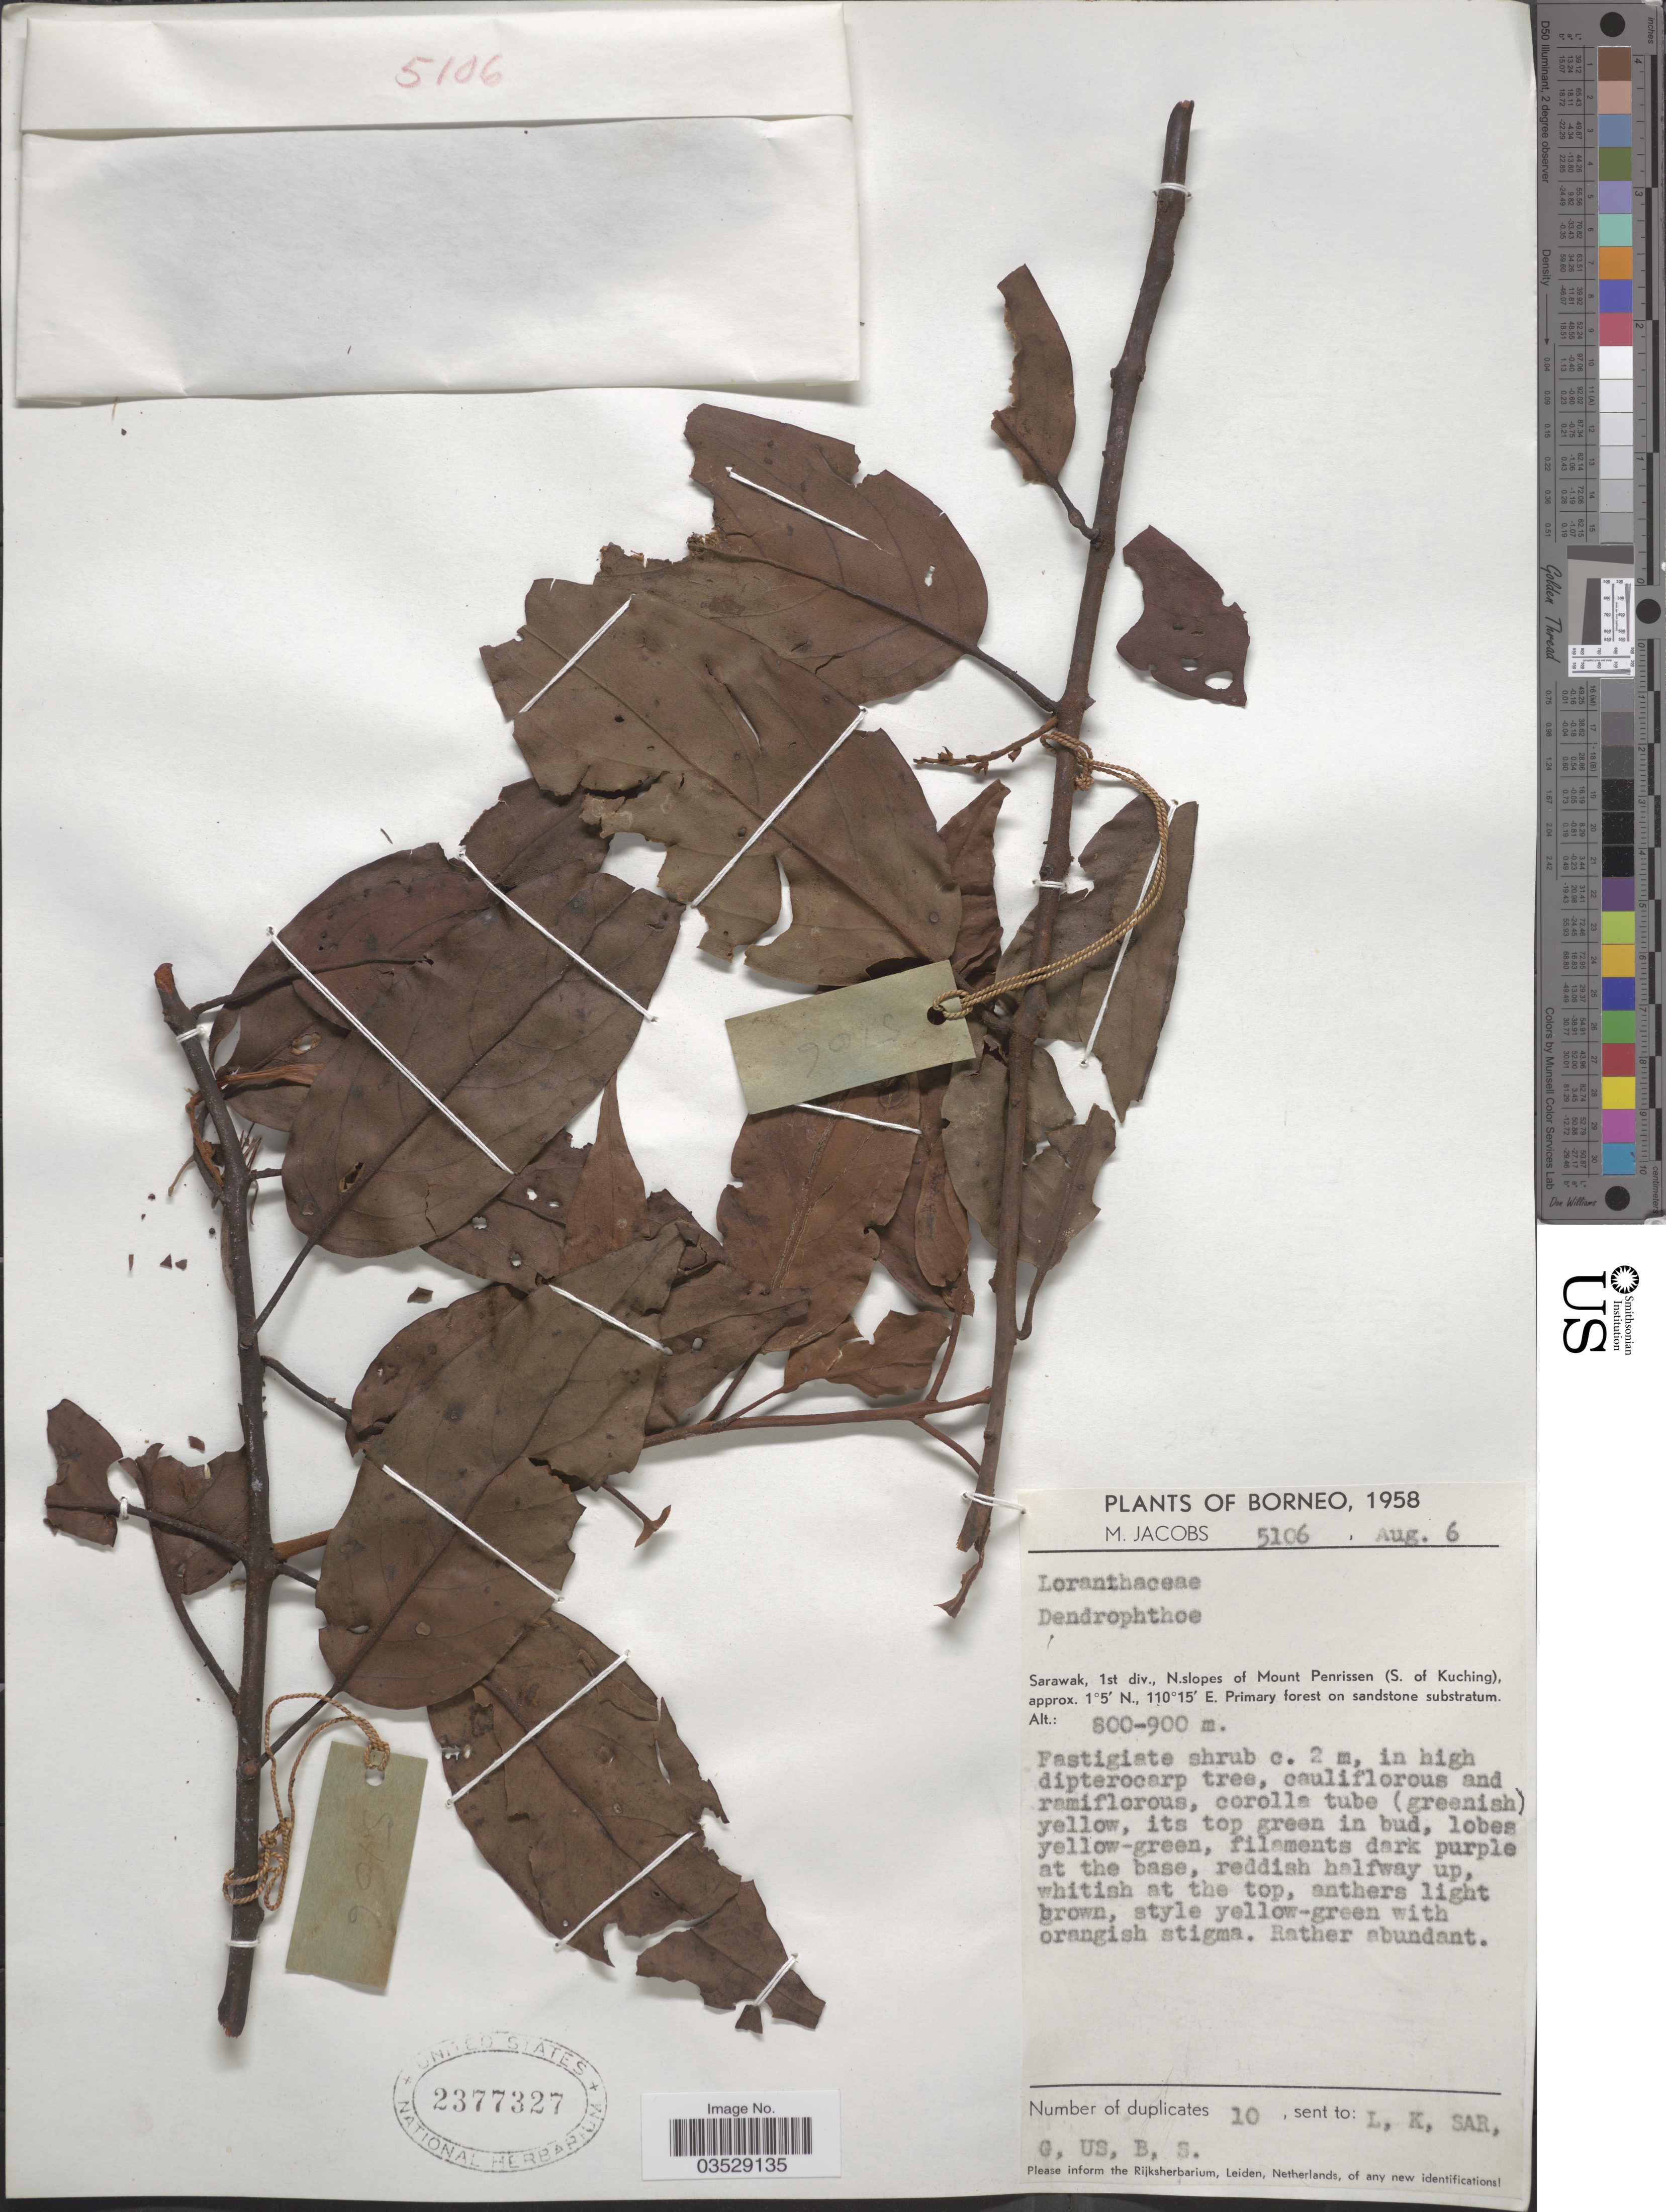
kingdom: Plantae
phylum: Tracheophyta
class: Magnoliopsida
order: Santalales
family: Loranthaceae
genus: Dendrophthoe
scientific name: Dendrophthoe sp.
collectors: M. Jacobs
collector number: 5106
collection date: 1958-08-06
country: Malaysia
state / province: Sarawak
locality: Borneo. Sarawak, 1st div., N. slopes of Mount Penrissen (S. of Kuching).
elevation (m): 800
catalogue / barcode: US 2377327